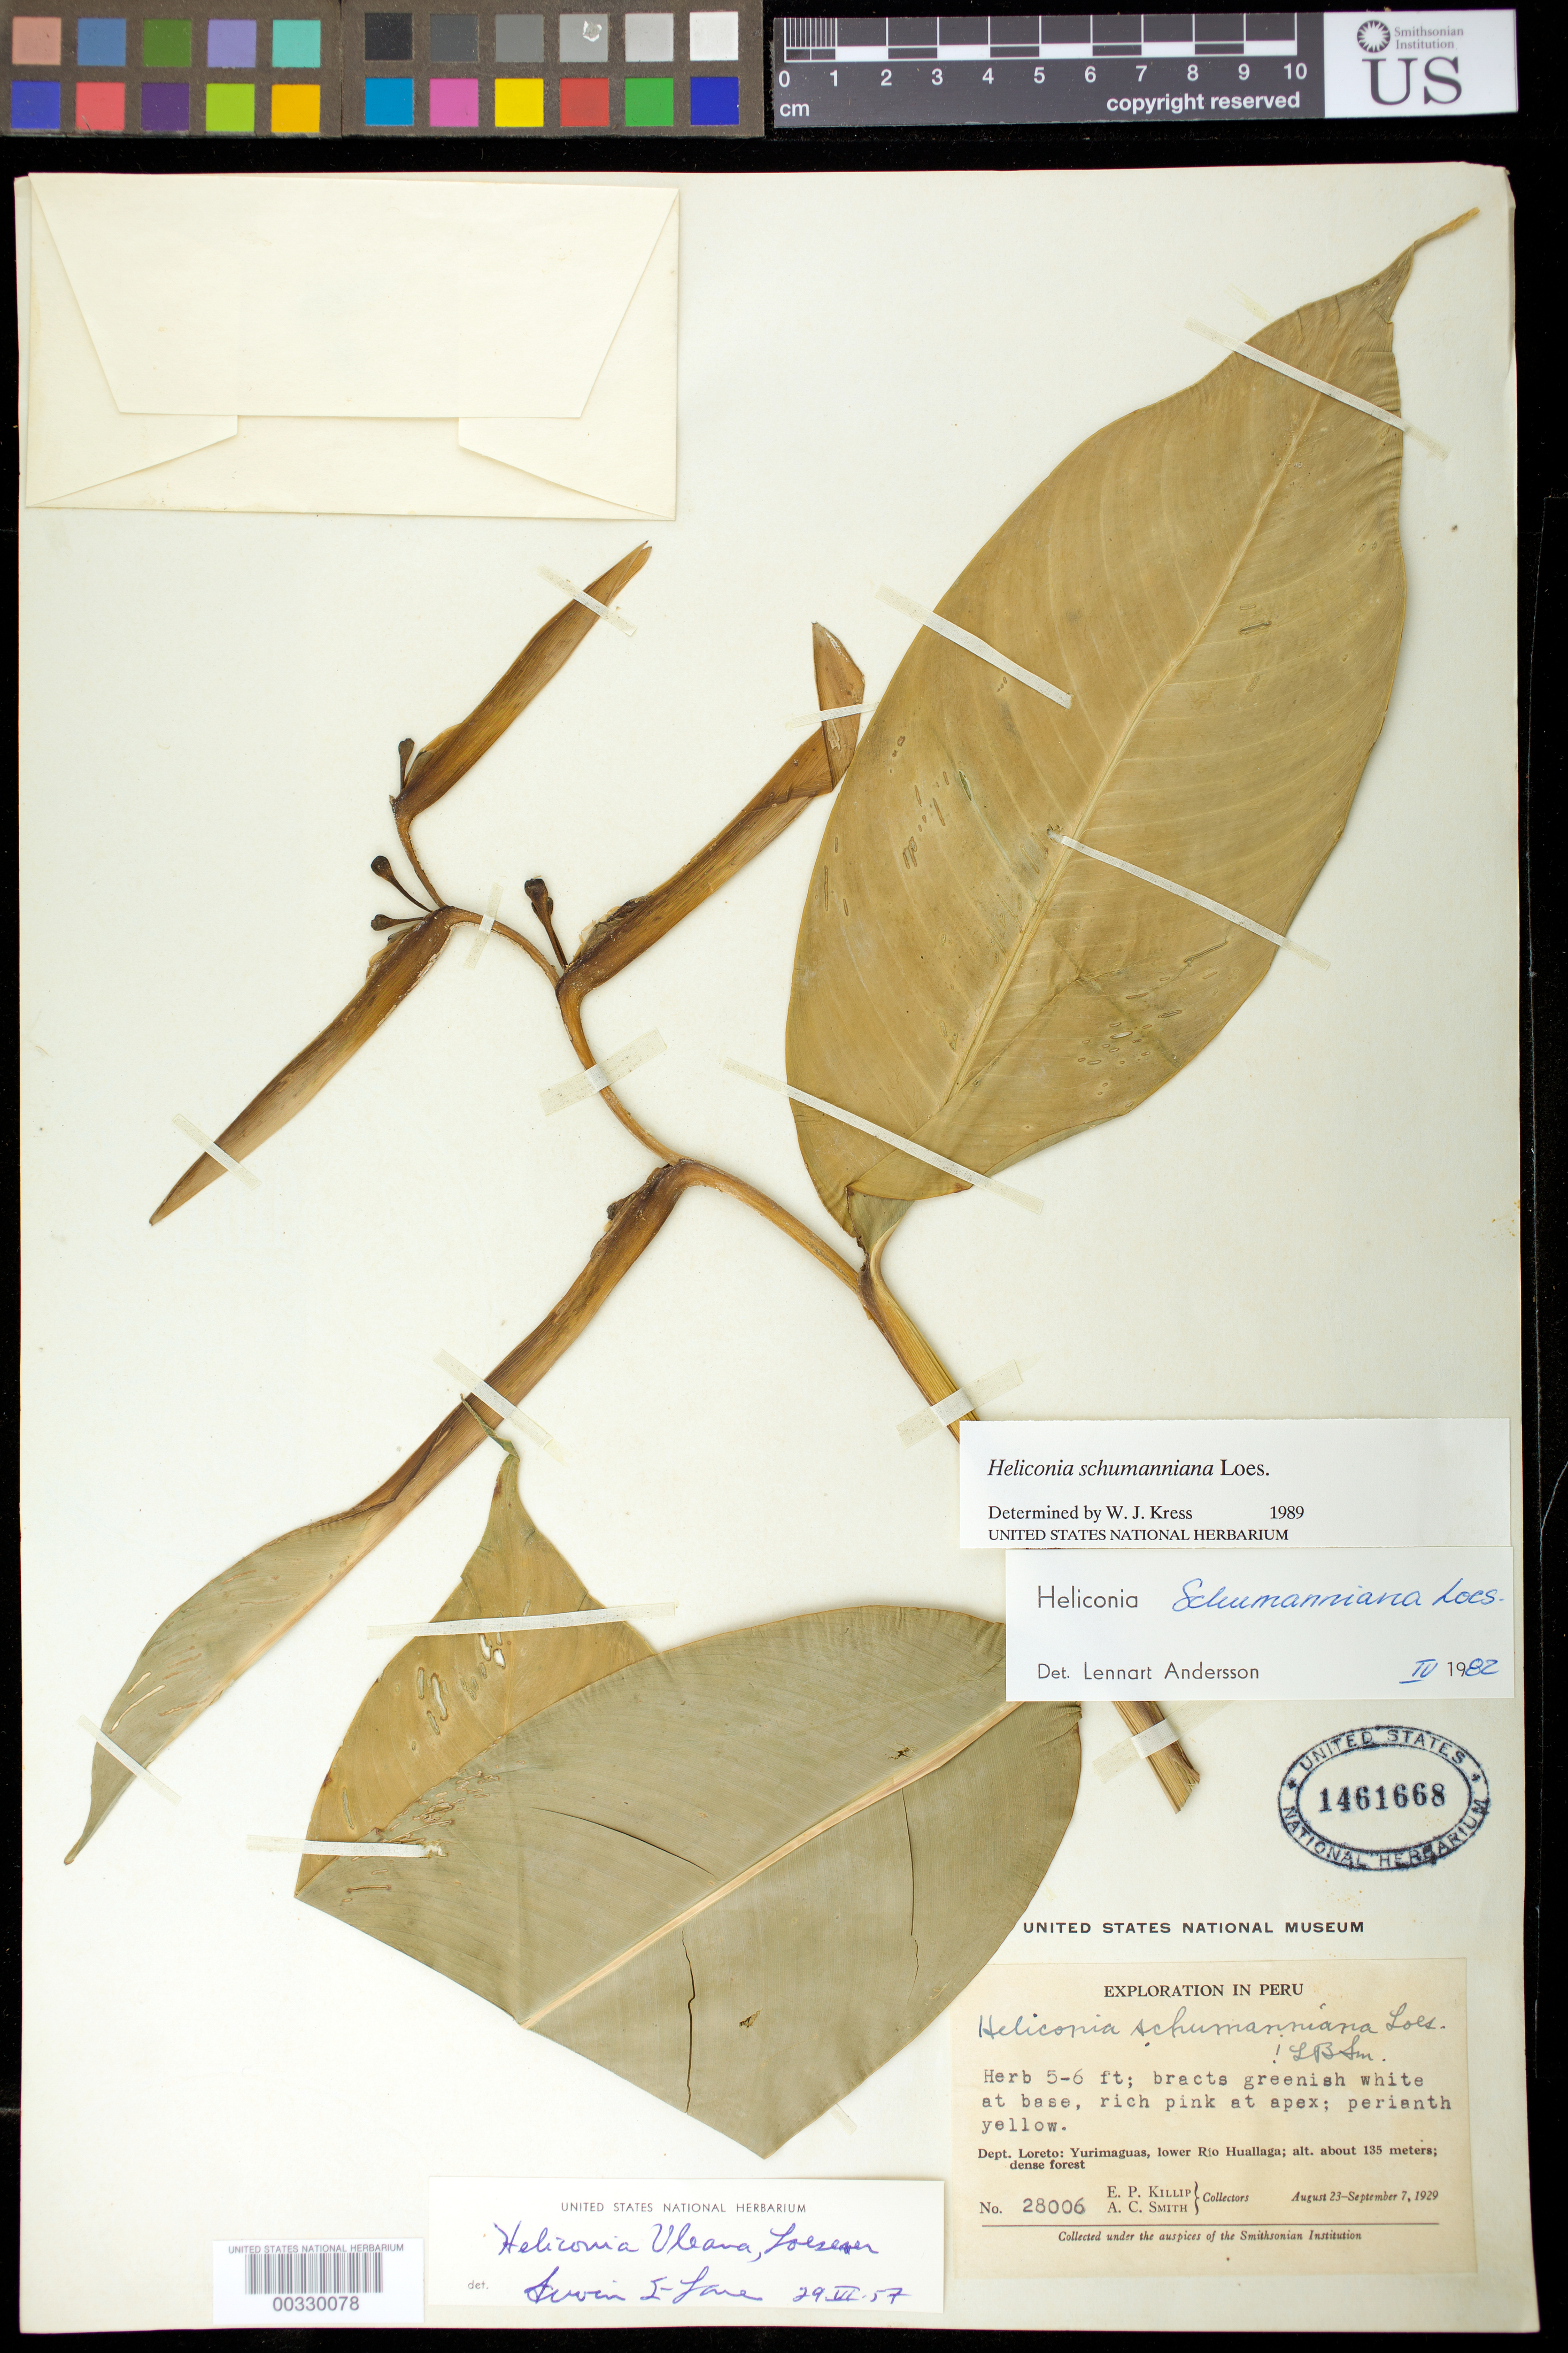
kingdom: Plantae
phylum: Tracheophyta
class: Liliopsida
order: Zingiberales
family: Heliconiaceae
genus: Heliconia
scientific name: Heliconia schumanniana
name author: Loes.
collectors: E. P. Killip & A. C. Smith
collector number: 28006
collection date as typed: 23 Aug 1929 to 07 Sep 1929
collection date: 1929-08-23/1929-09-07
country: Peru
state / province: Loreto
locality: Yurimaguas, lower Rio Huallaga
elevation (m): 135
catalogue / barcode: US 1461668